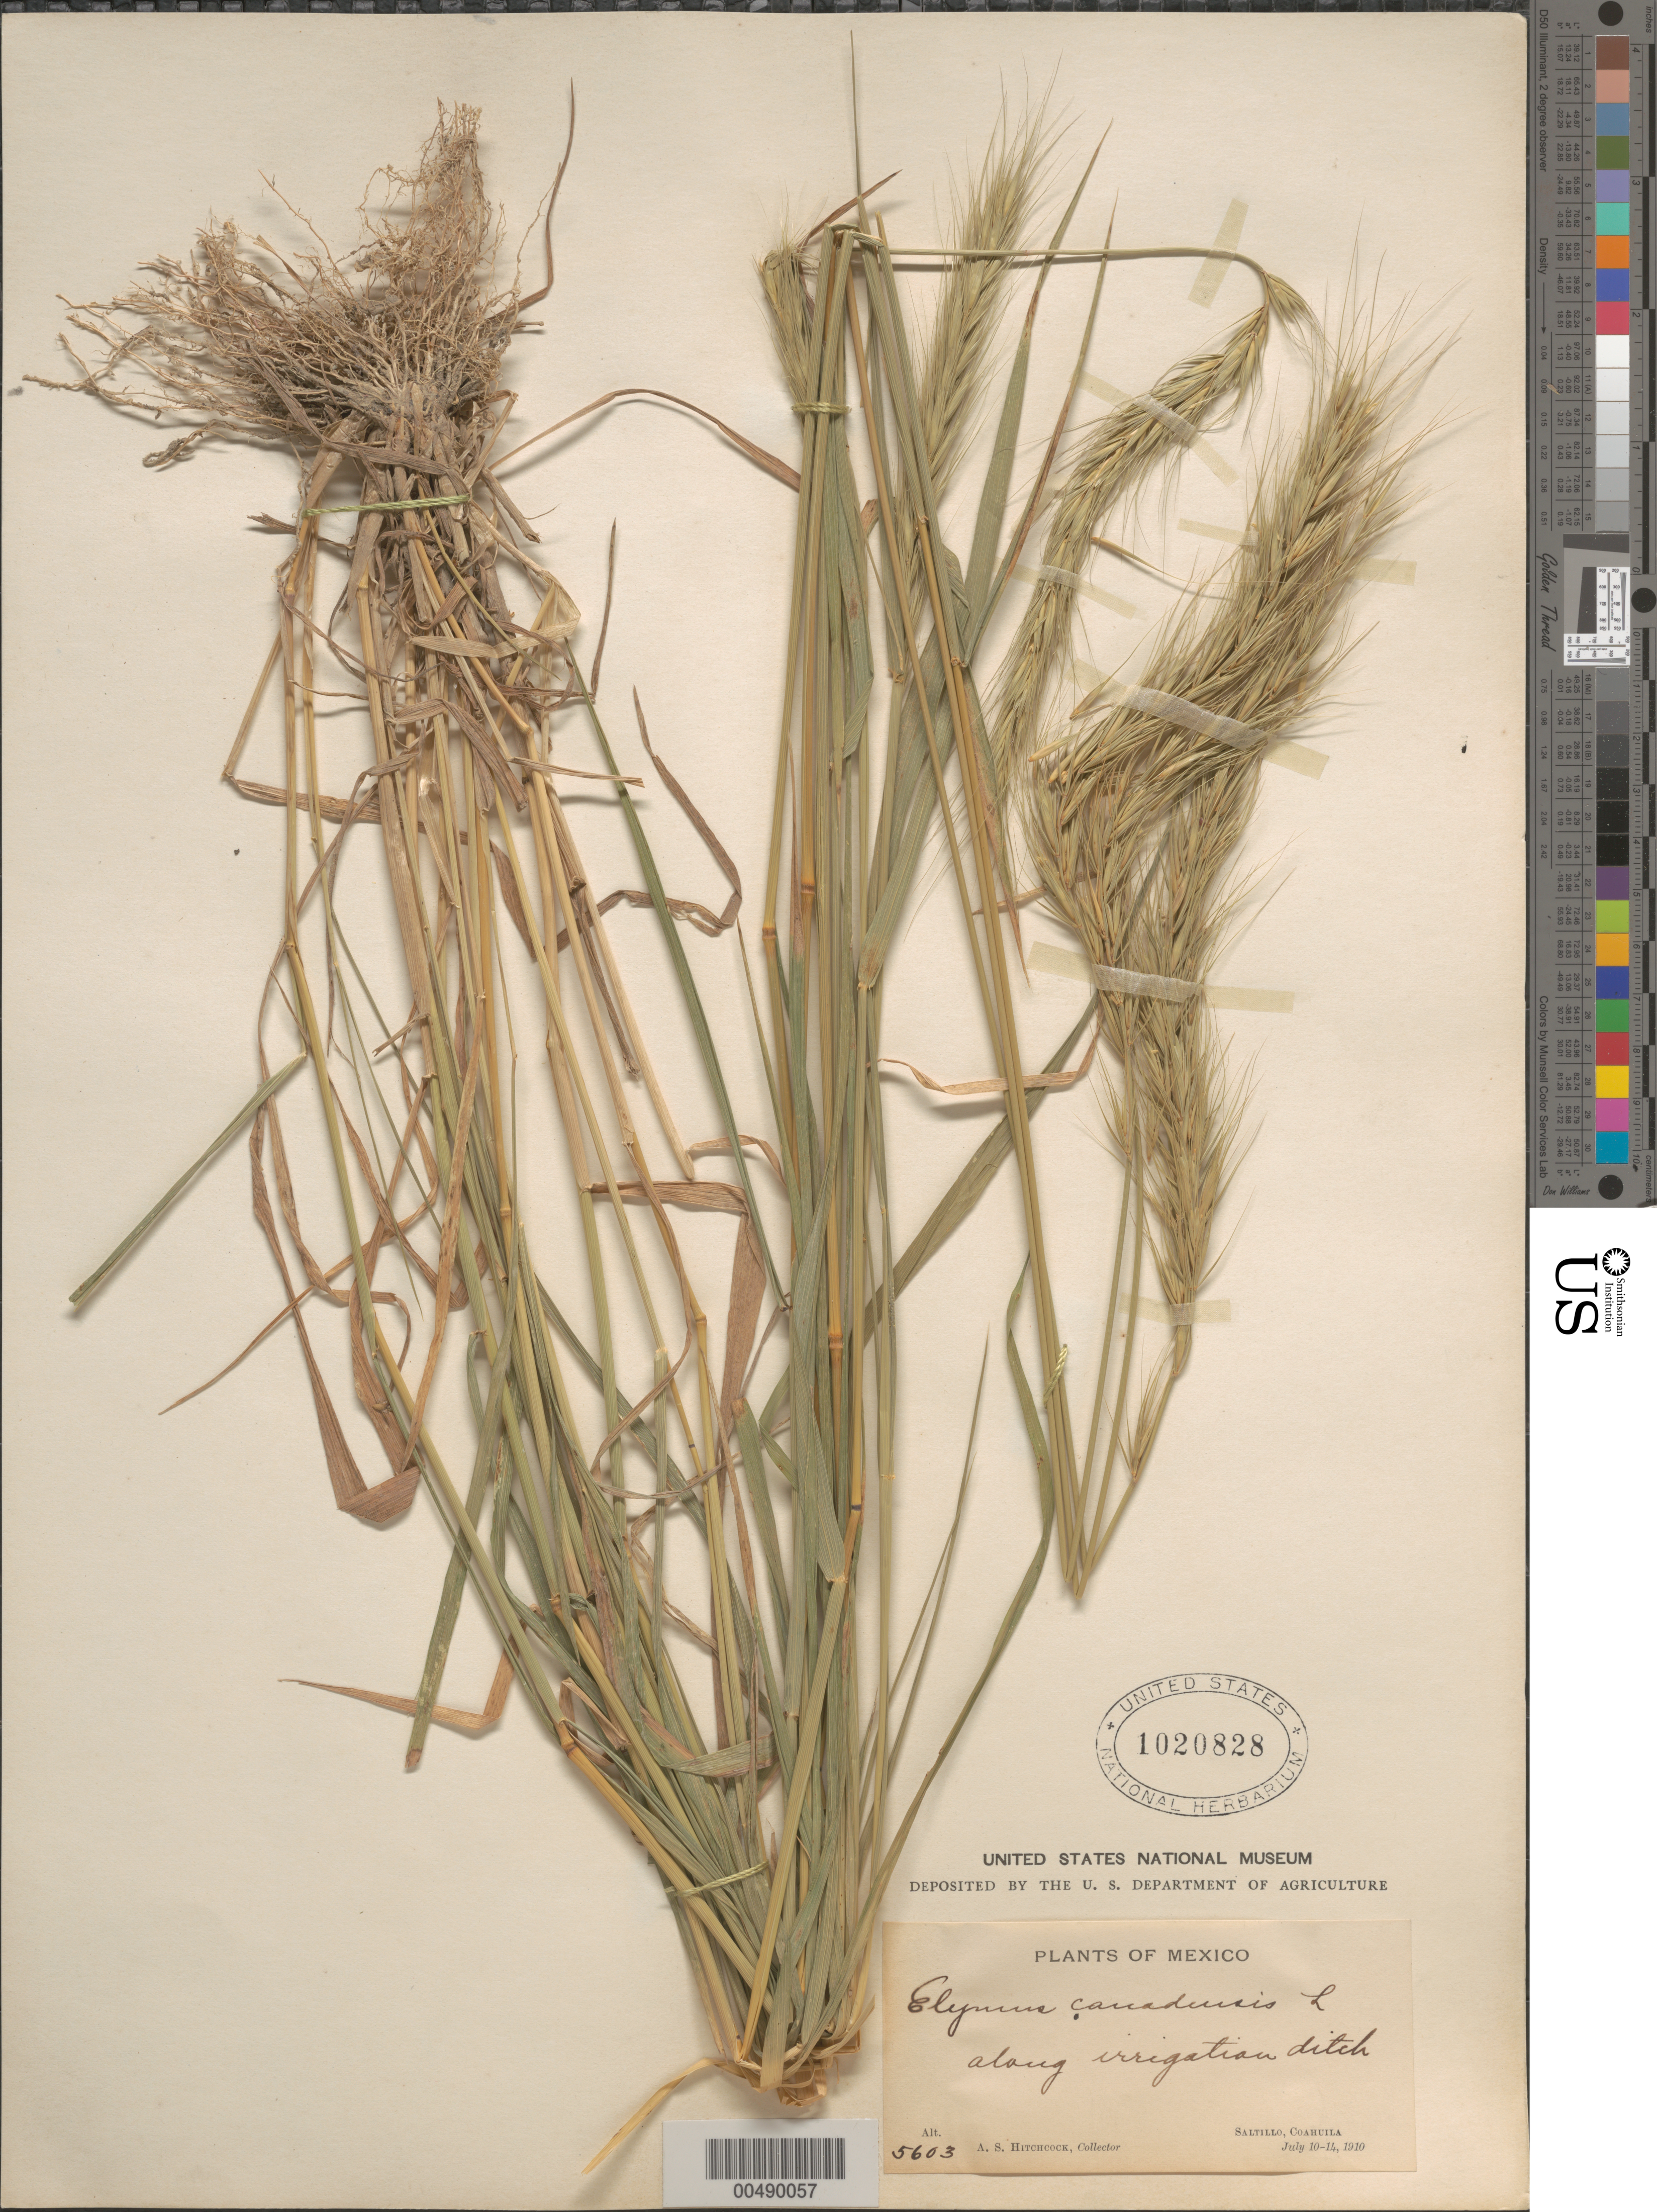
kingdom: Plantae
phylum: Tracheophyta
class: Liliopsida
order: Poales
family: Poaceae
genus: Elymus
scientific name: Elymus canadensis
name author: L.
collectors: A. S. Hitchcock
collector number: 5603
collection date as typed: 10 Jul 1910 to 14 Jul 1910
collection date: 1910-07-10/1910-07-14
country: Mexico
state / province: Coahuila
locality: Saltillo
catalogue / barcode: US 1020828